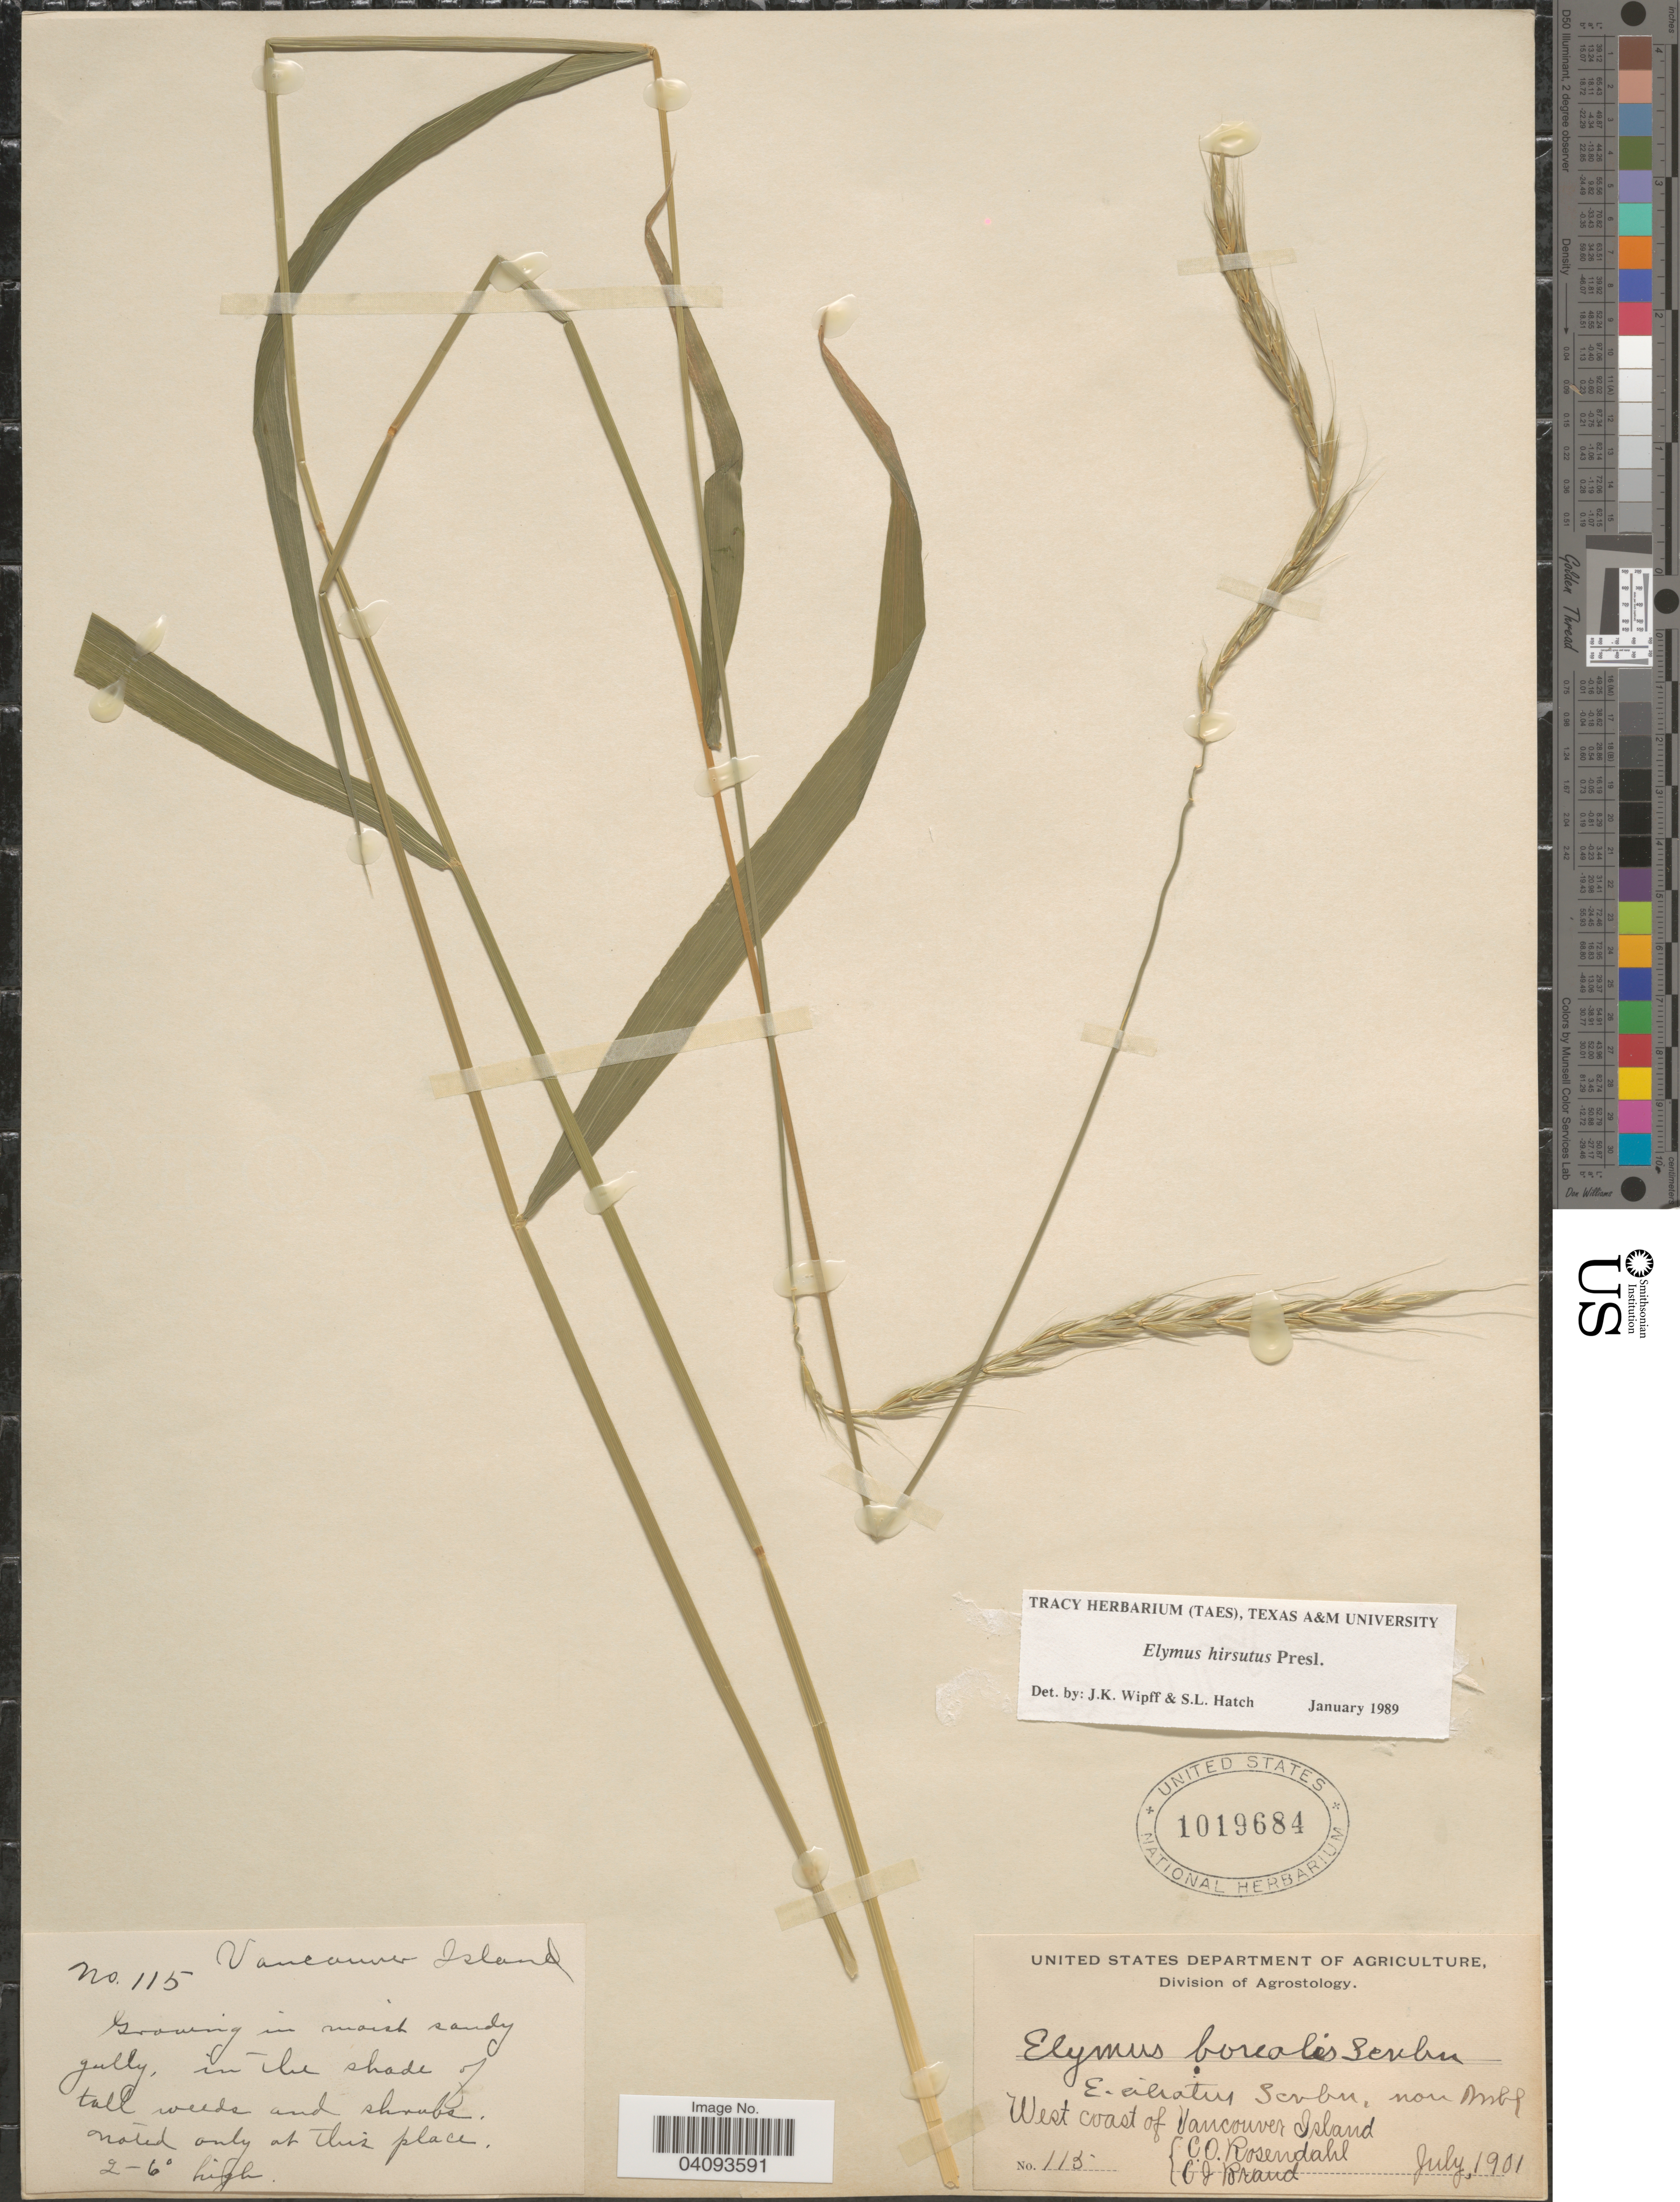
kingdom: Plantae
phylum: Tracheophyta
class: Liliopsida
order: Poales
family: Poaceae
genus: Elymus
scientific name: Elymus hirsutus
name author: J. Presl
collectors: C. O. Rosendahl & C. J. Brand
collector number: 115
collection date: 1901-07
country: Canada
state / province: British Columbia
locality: West coast of Vancouver Island.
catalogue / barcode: US 1019684